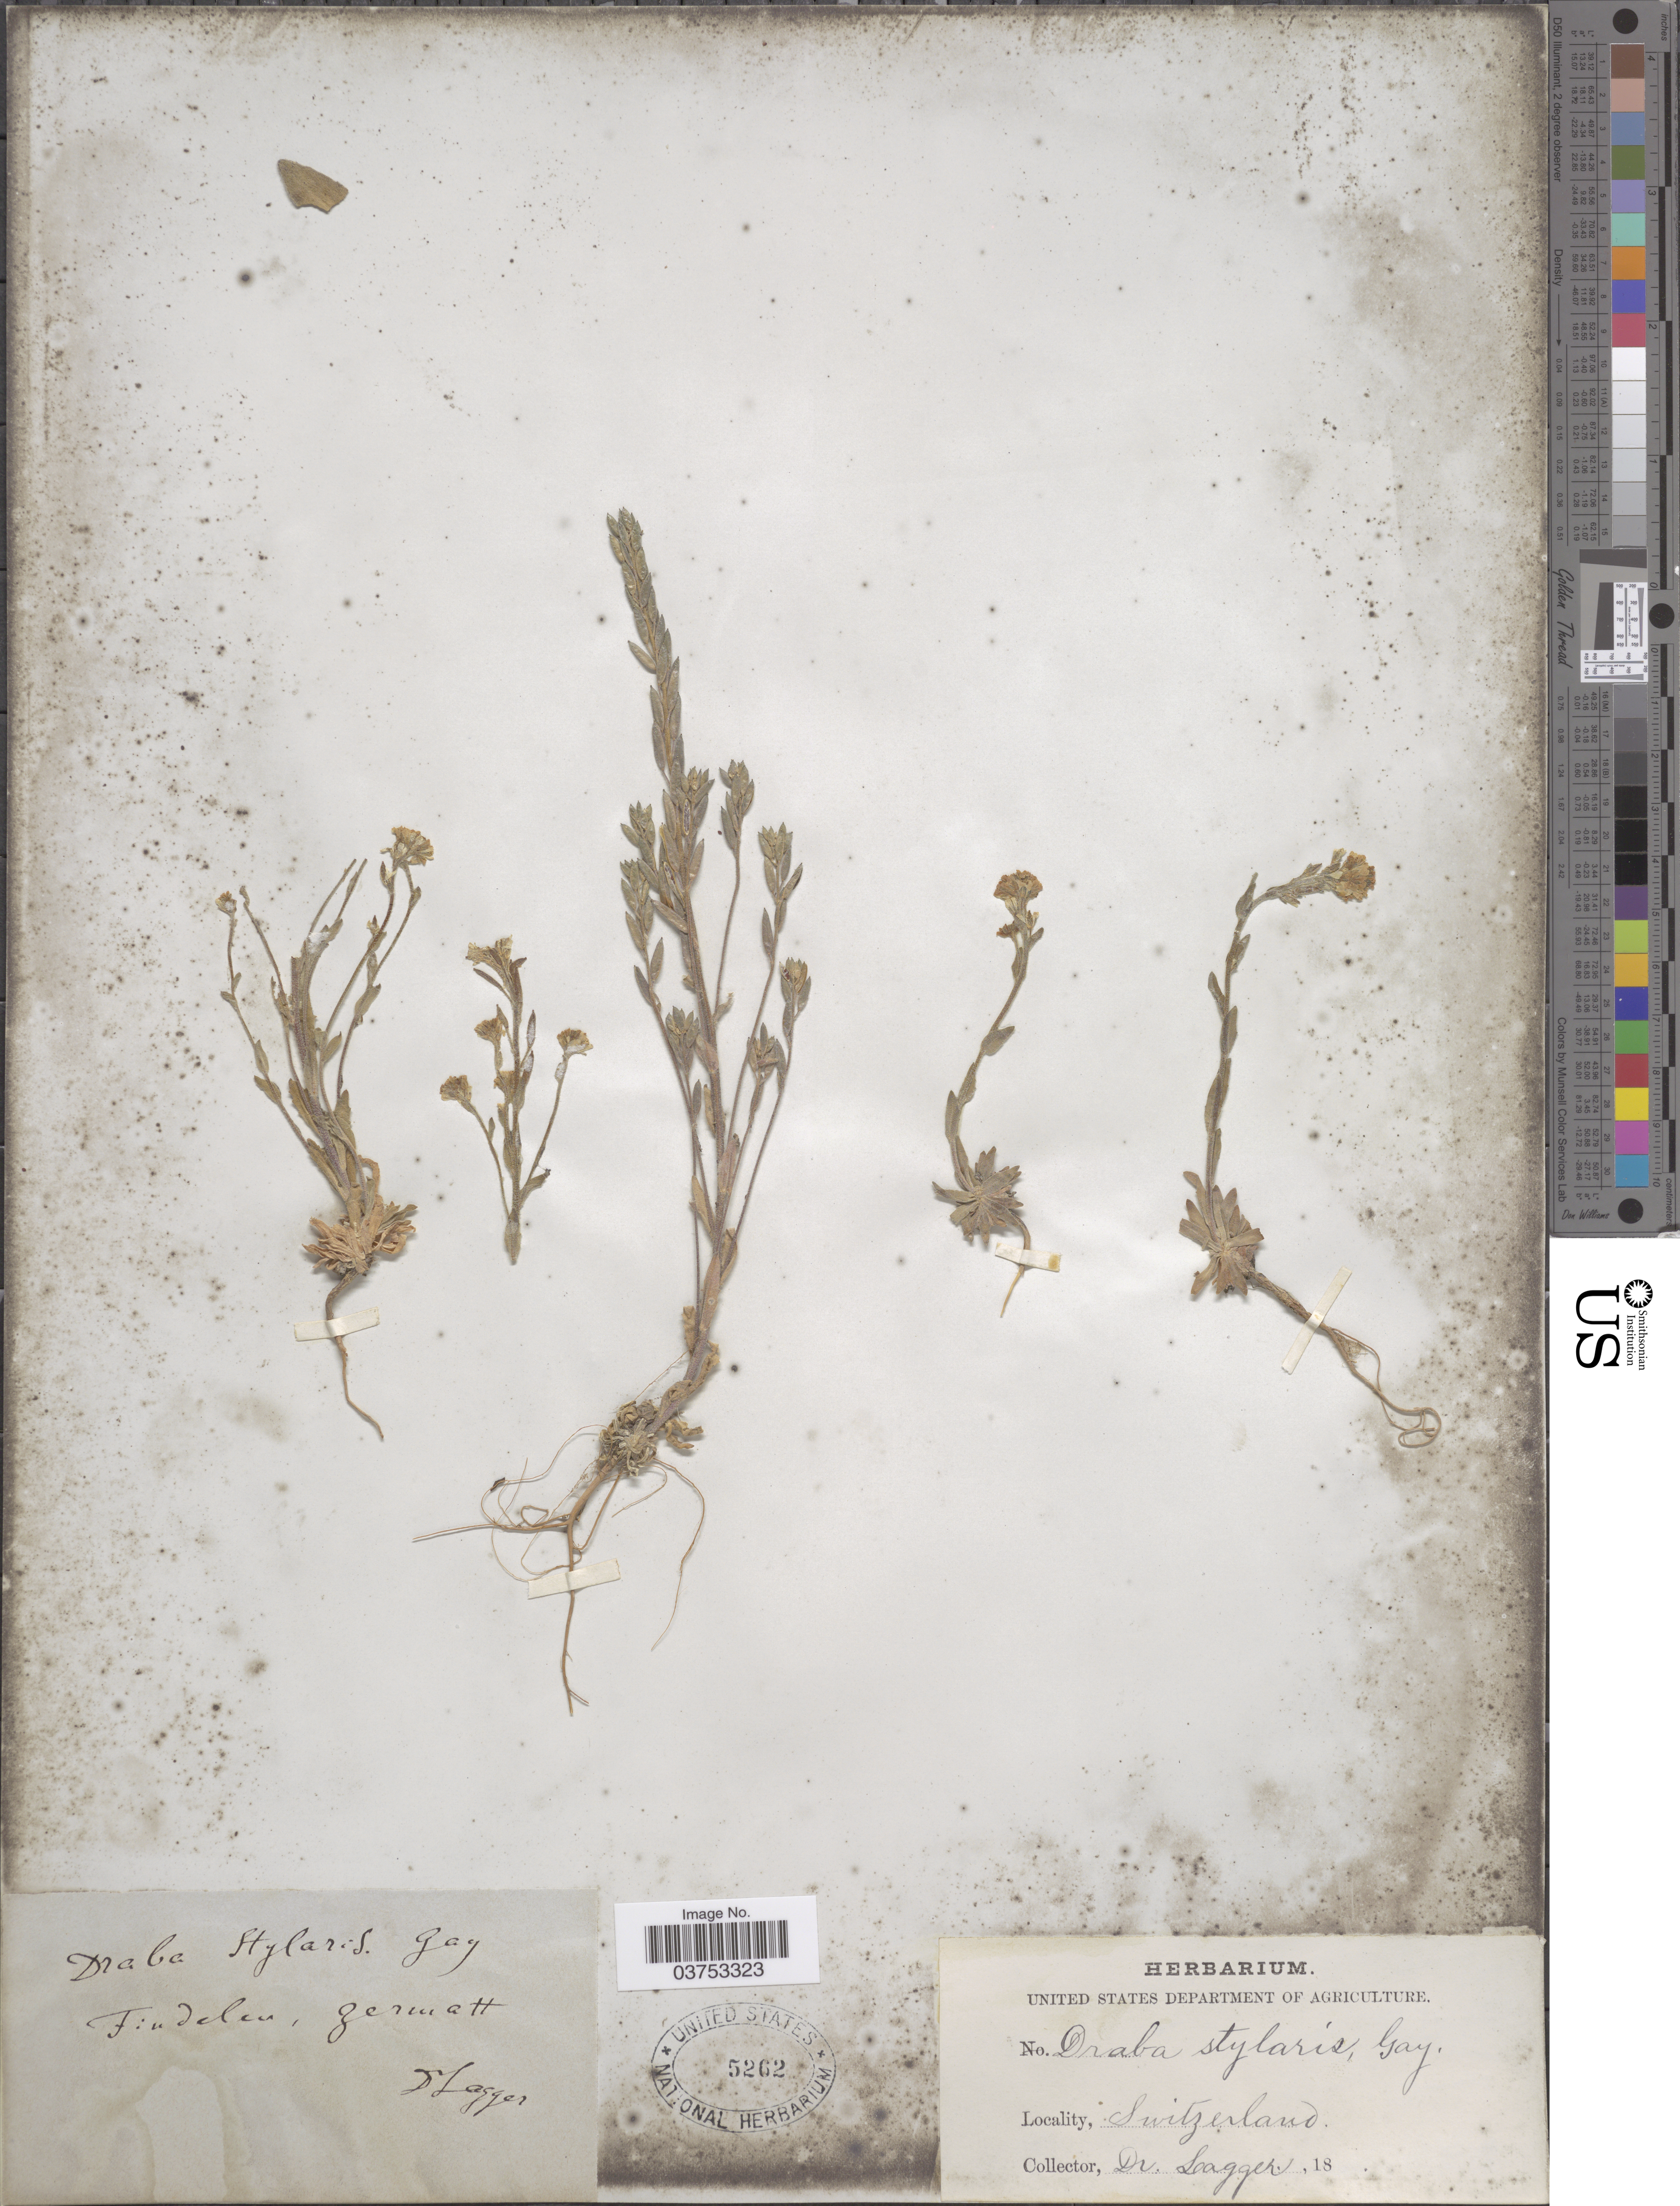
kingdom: Plantae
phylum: Tracheophyta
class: Magnoliopsida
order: Brassicales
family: Brassicaceae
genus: Draba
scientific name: Draba stylaris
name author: J. Gay ex E.A. Thomas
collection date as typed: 18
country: Switzerland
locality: Findelen, Zermatt.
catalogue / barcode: US 5262